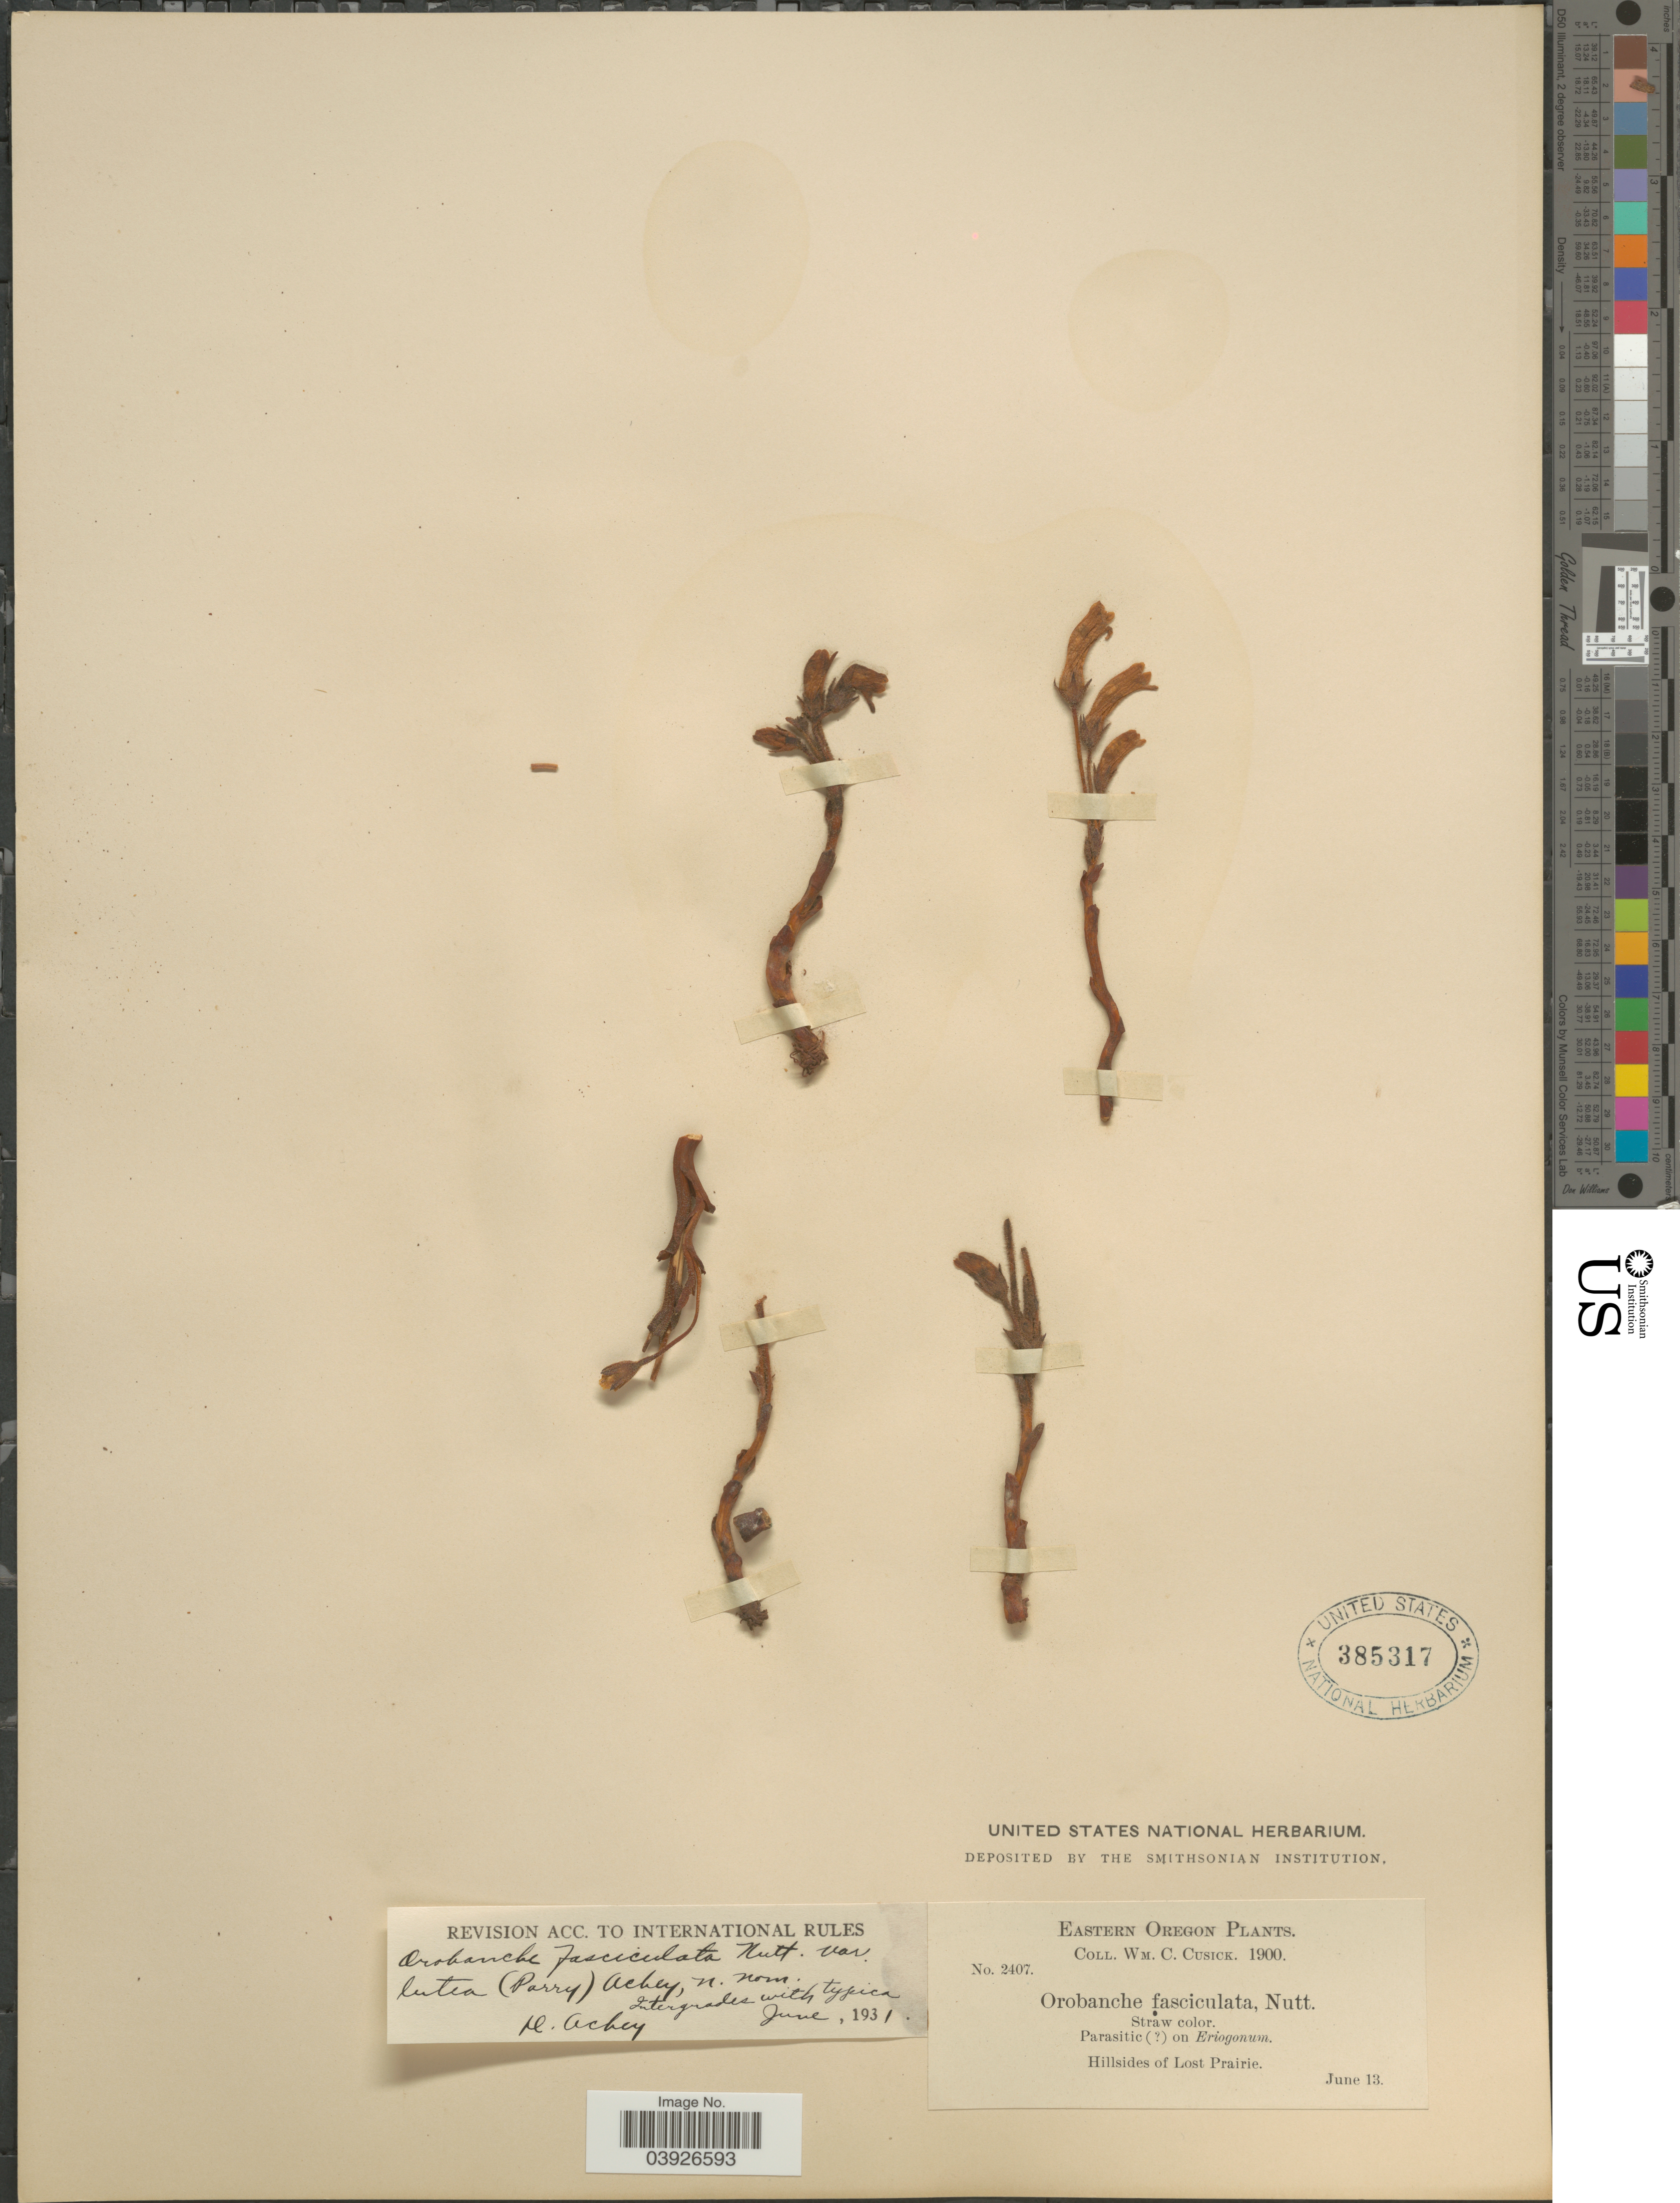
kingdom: Plantae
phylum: Tracheophyta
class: Magnoliopsida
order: Lamiales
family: Orobanchaceae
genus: Aphyllon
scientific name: Aphyllon fasciculatum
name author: (Nutt.) Torr. & A. Gray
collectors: W. C. Cusick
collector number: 2407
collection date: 1900-06-13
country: United States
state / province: Oregon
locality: Eastern Oregon. Hillsides of Lost Prairie.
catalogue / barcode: US 385317